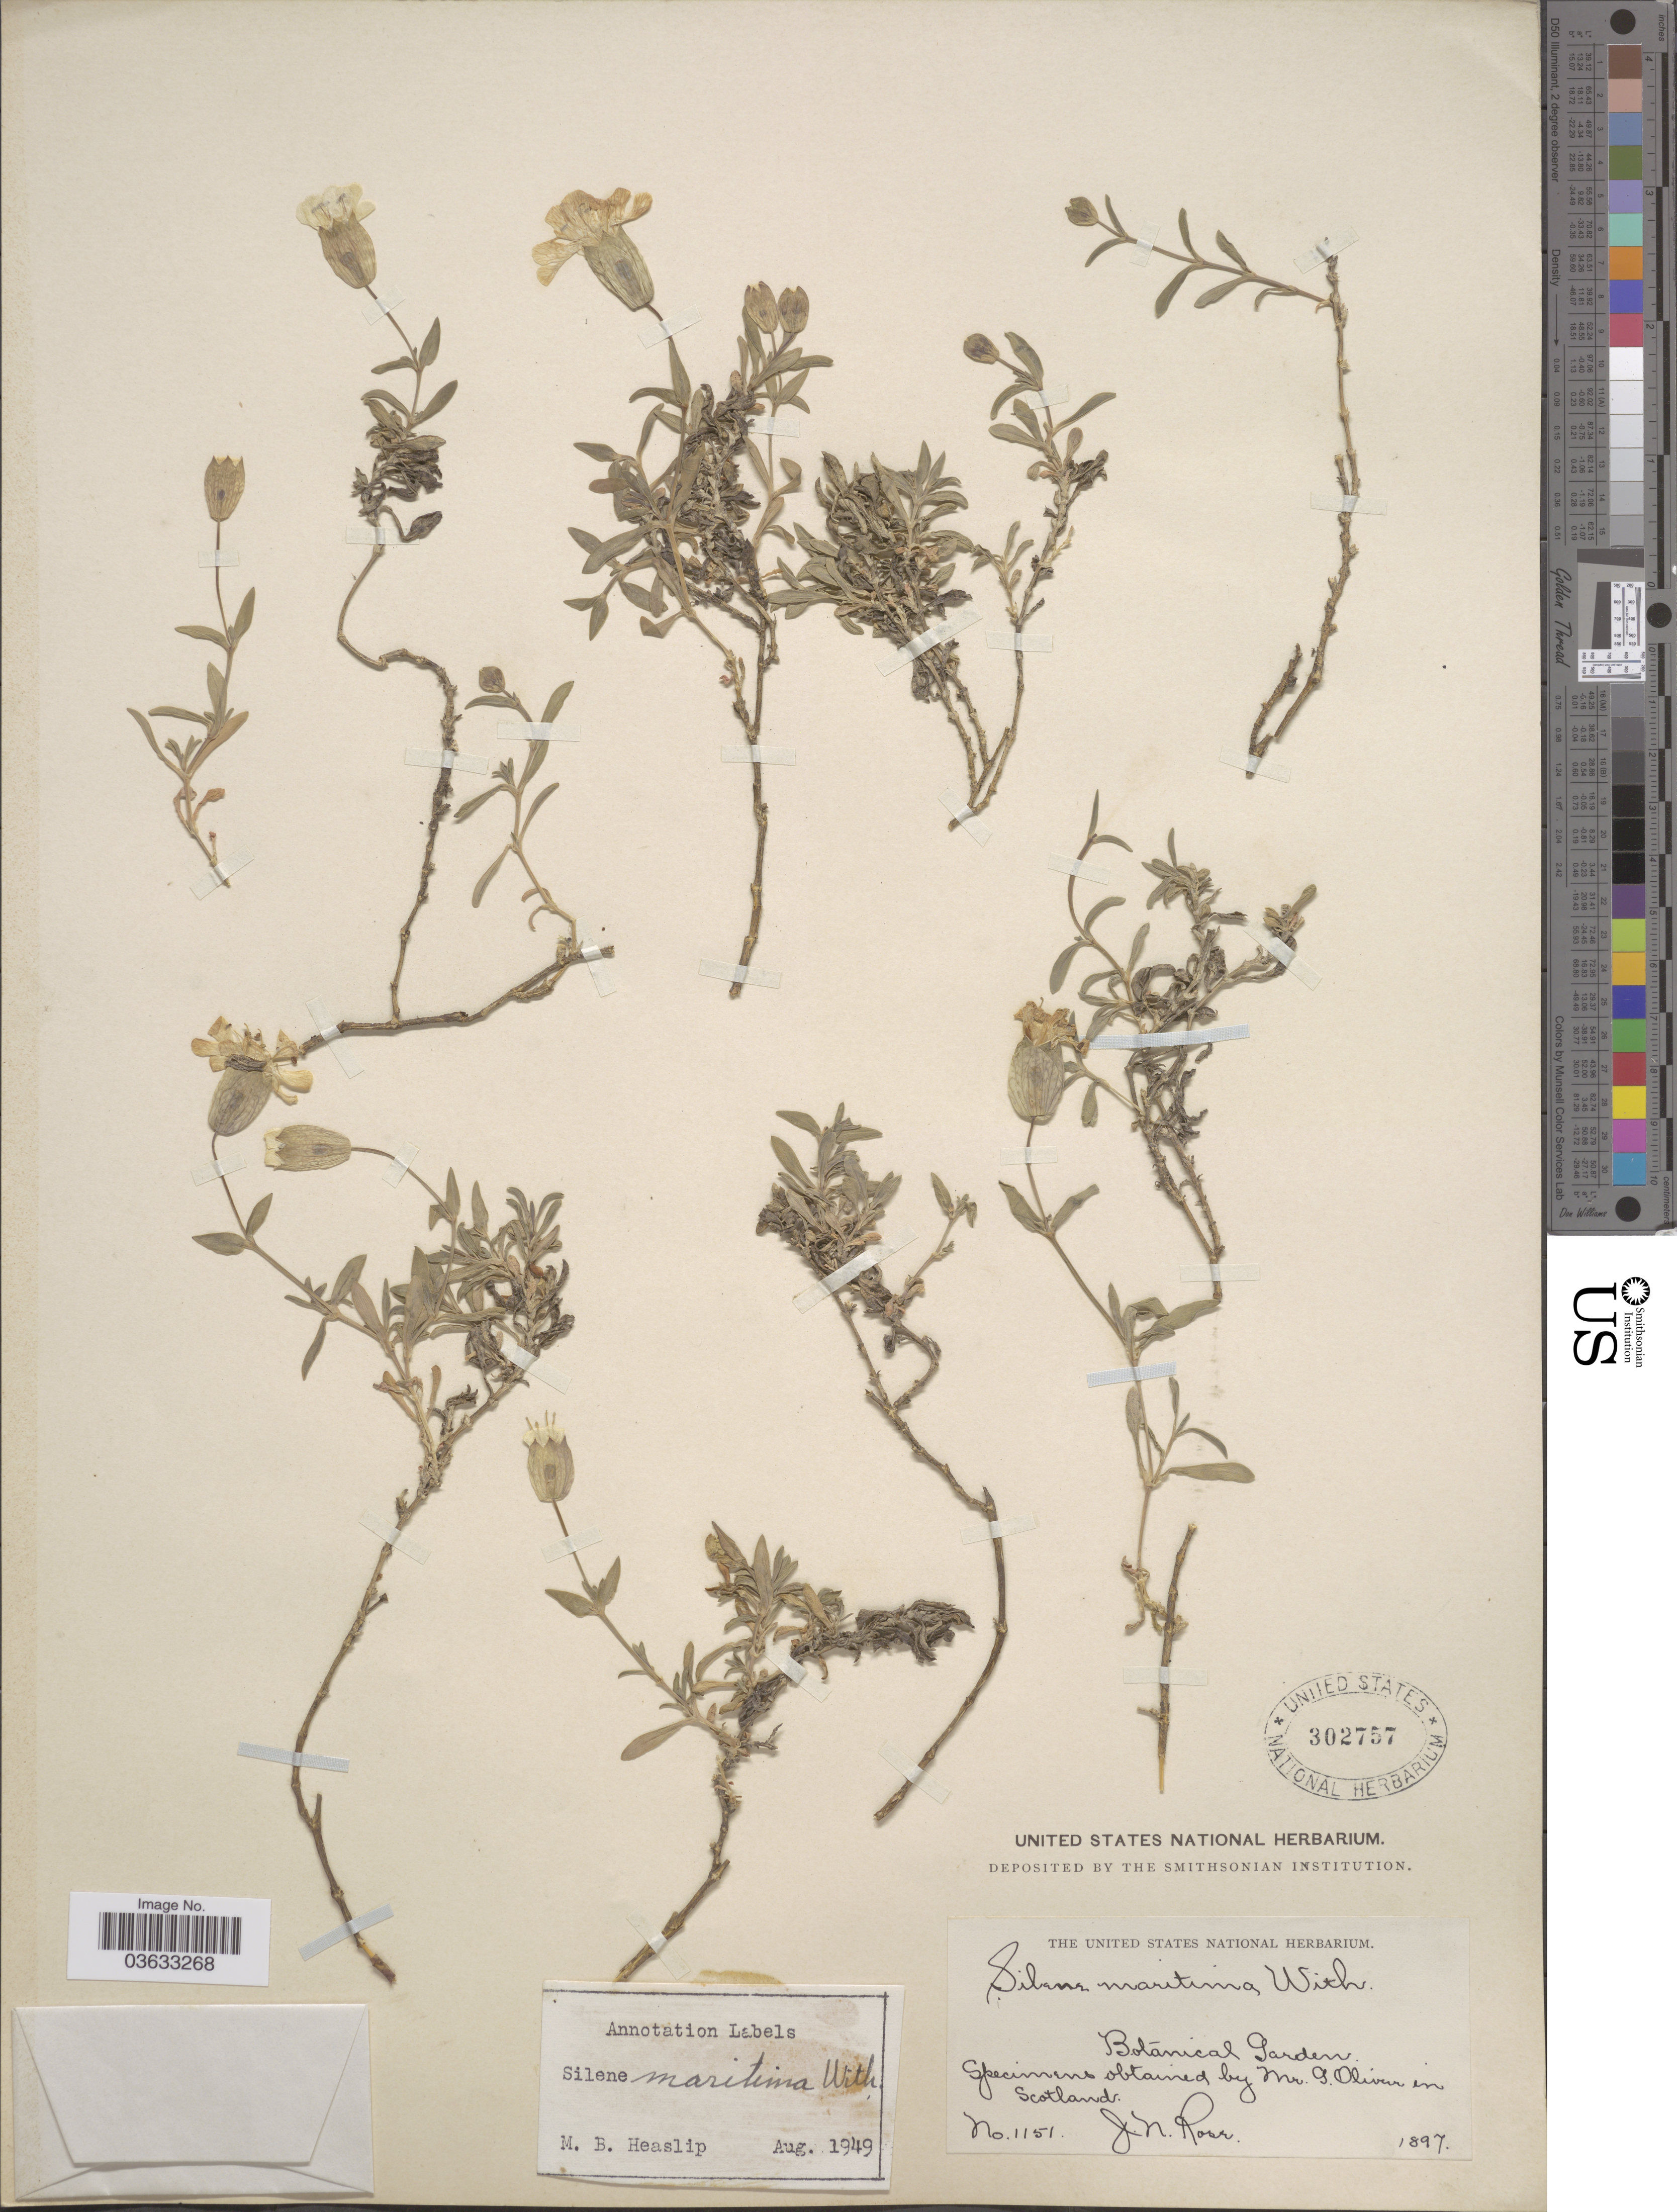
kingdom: Plantae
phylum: Tracheophyta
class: Magnoliopsida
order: Caryophyllales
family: Caryophyllaceae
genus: Silene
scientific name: Silene maritima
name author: With.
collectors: J. N. Rose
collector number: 1151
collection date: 1897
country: United States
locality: Botanical Garden.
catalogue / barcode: US 302757